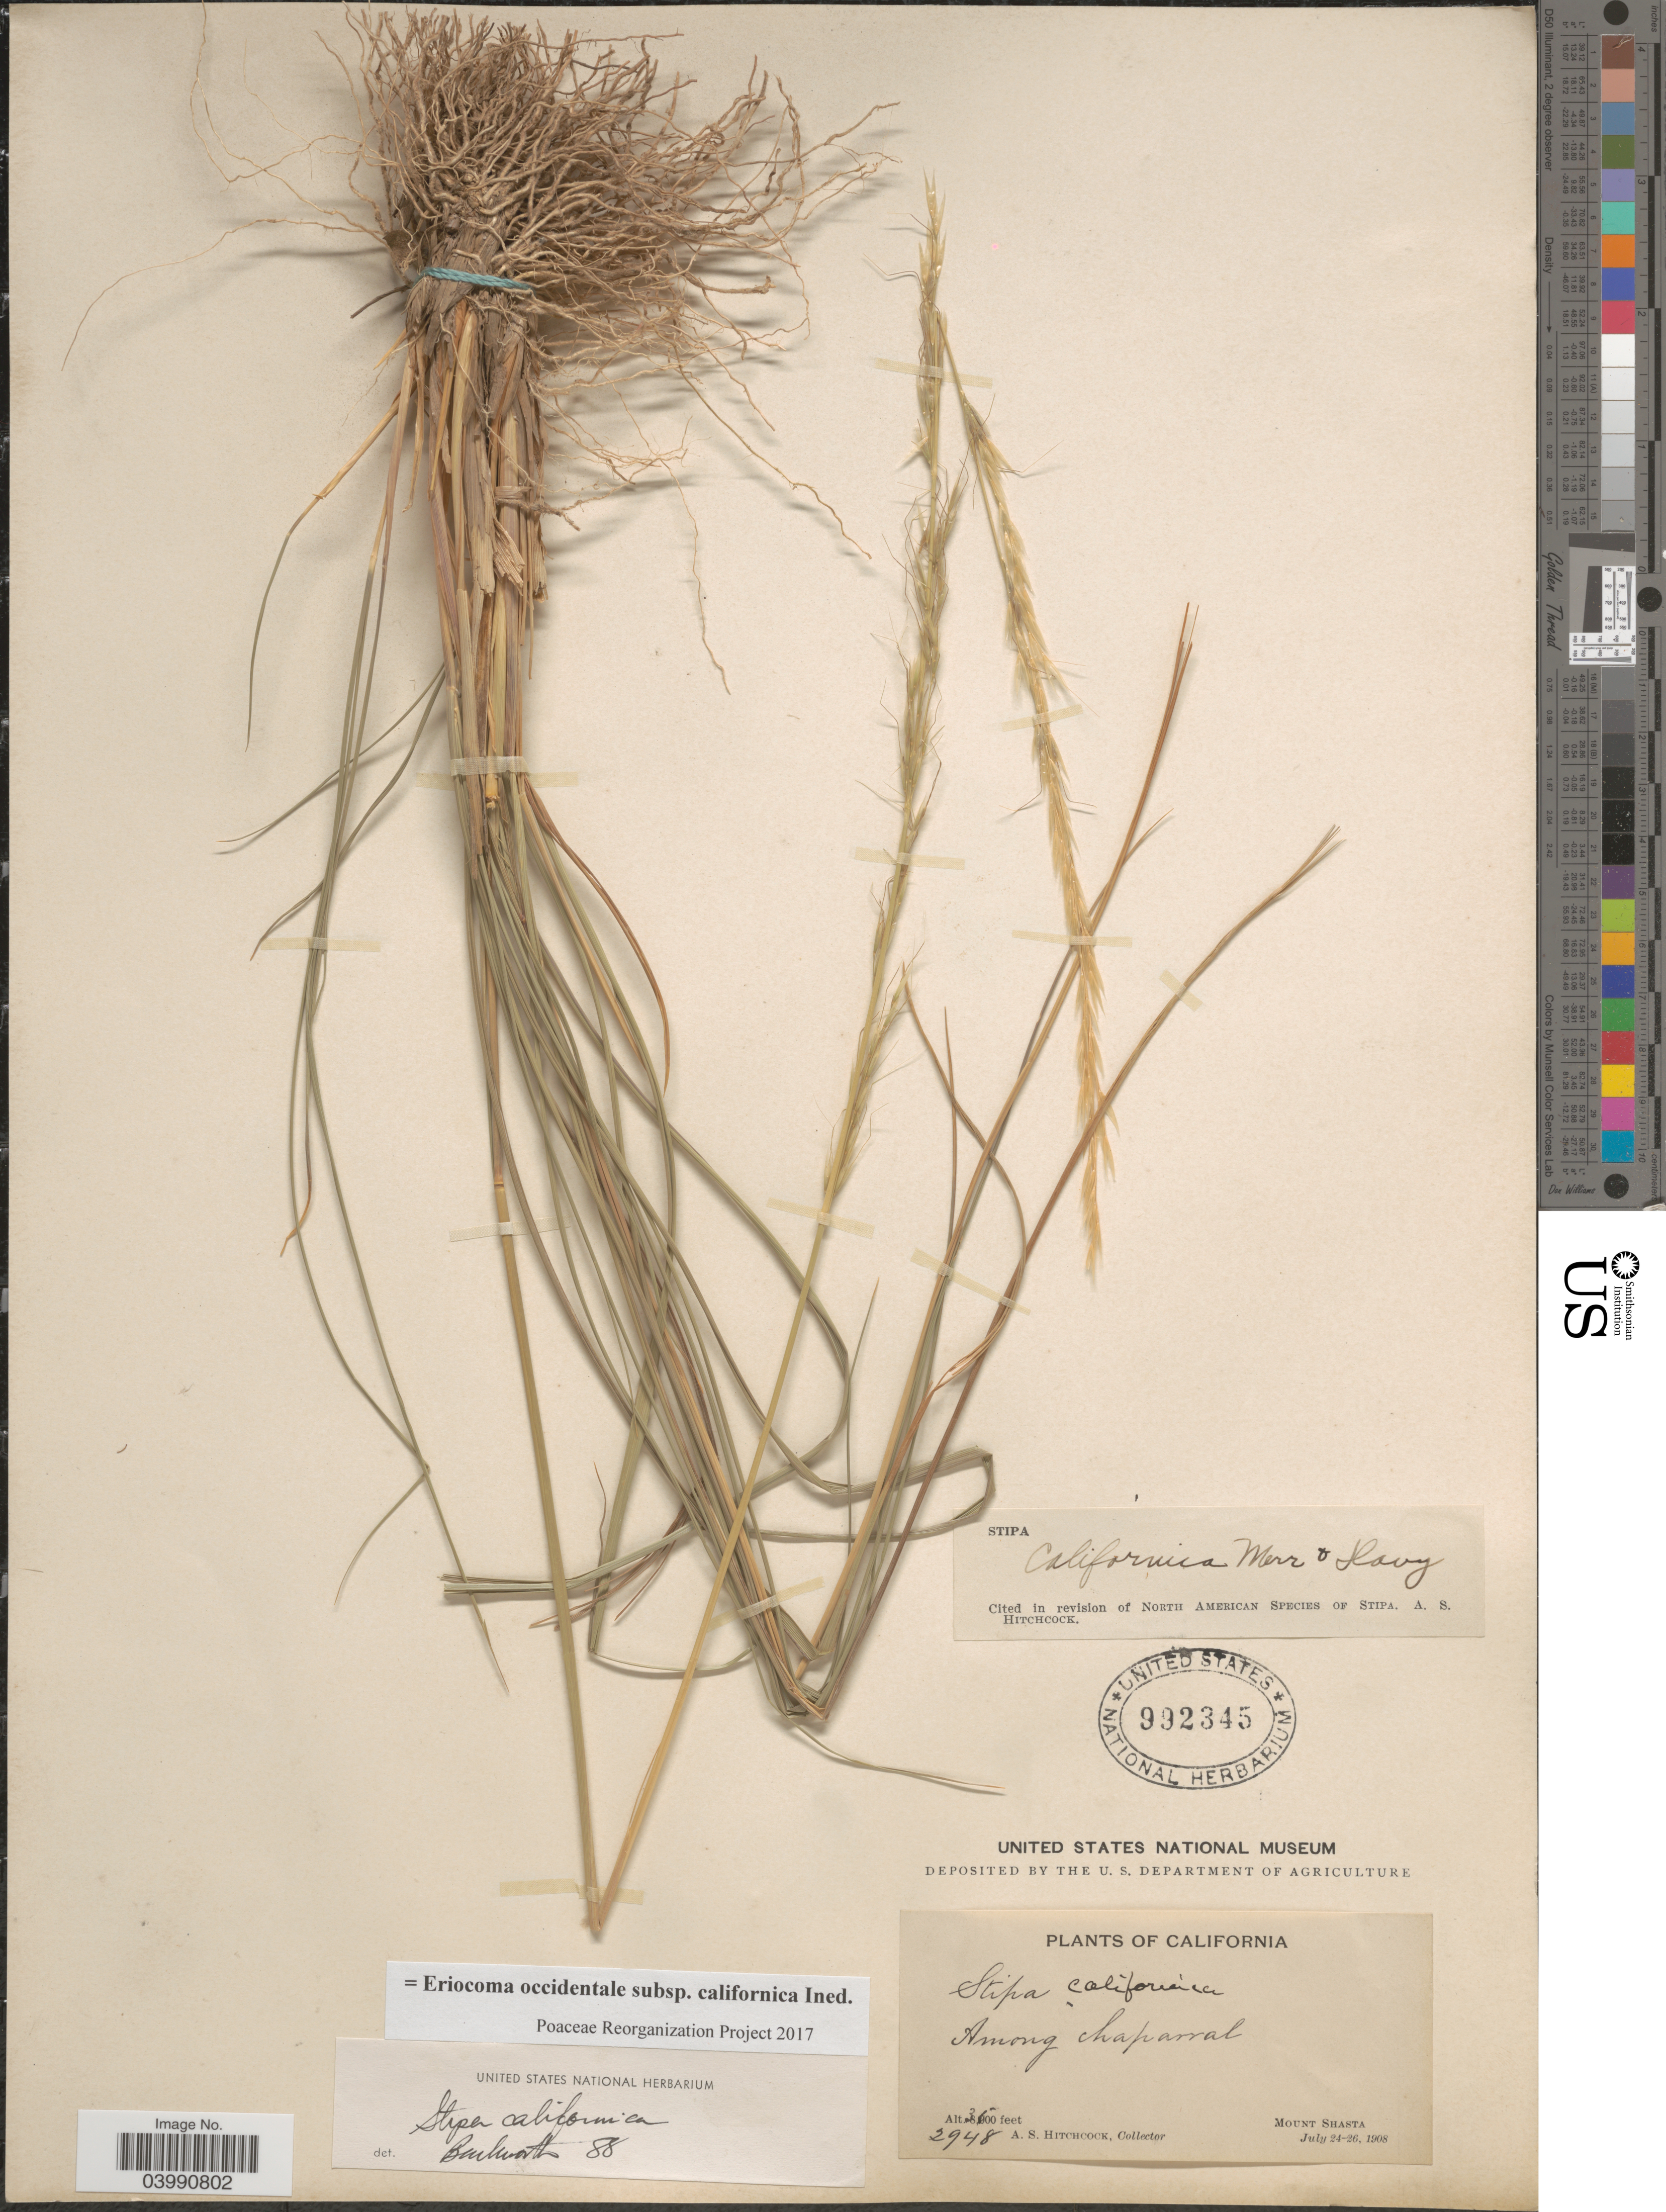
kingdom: Plantae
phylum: Tracheophyta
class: Liliopsida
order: Poales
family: Poaceae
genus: Eriocoma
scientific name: Eriocoma occidentalis subsp. californica ined.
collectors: A. S. Hitchcock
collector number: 2948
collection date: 1908-07-24/1908-07-26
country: United States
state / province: California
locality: Among chaparral. Mount Shasta.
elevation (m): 945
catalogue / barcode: US 992345